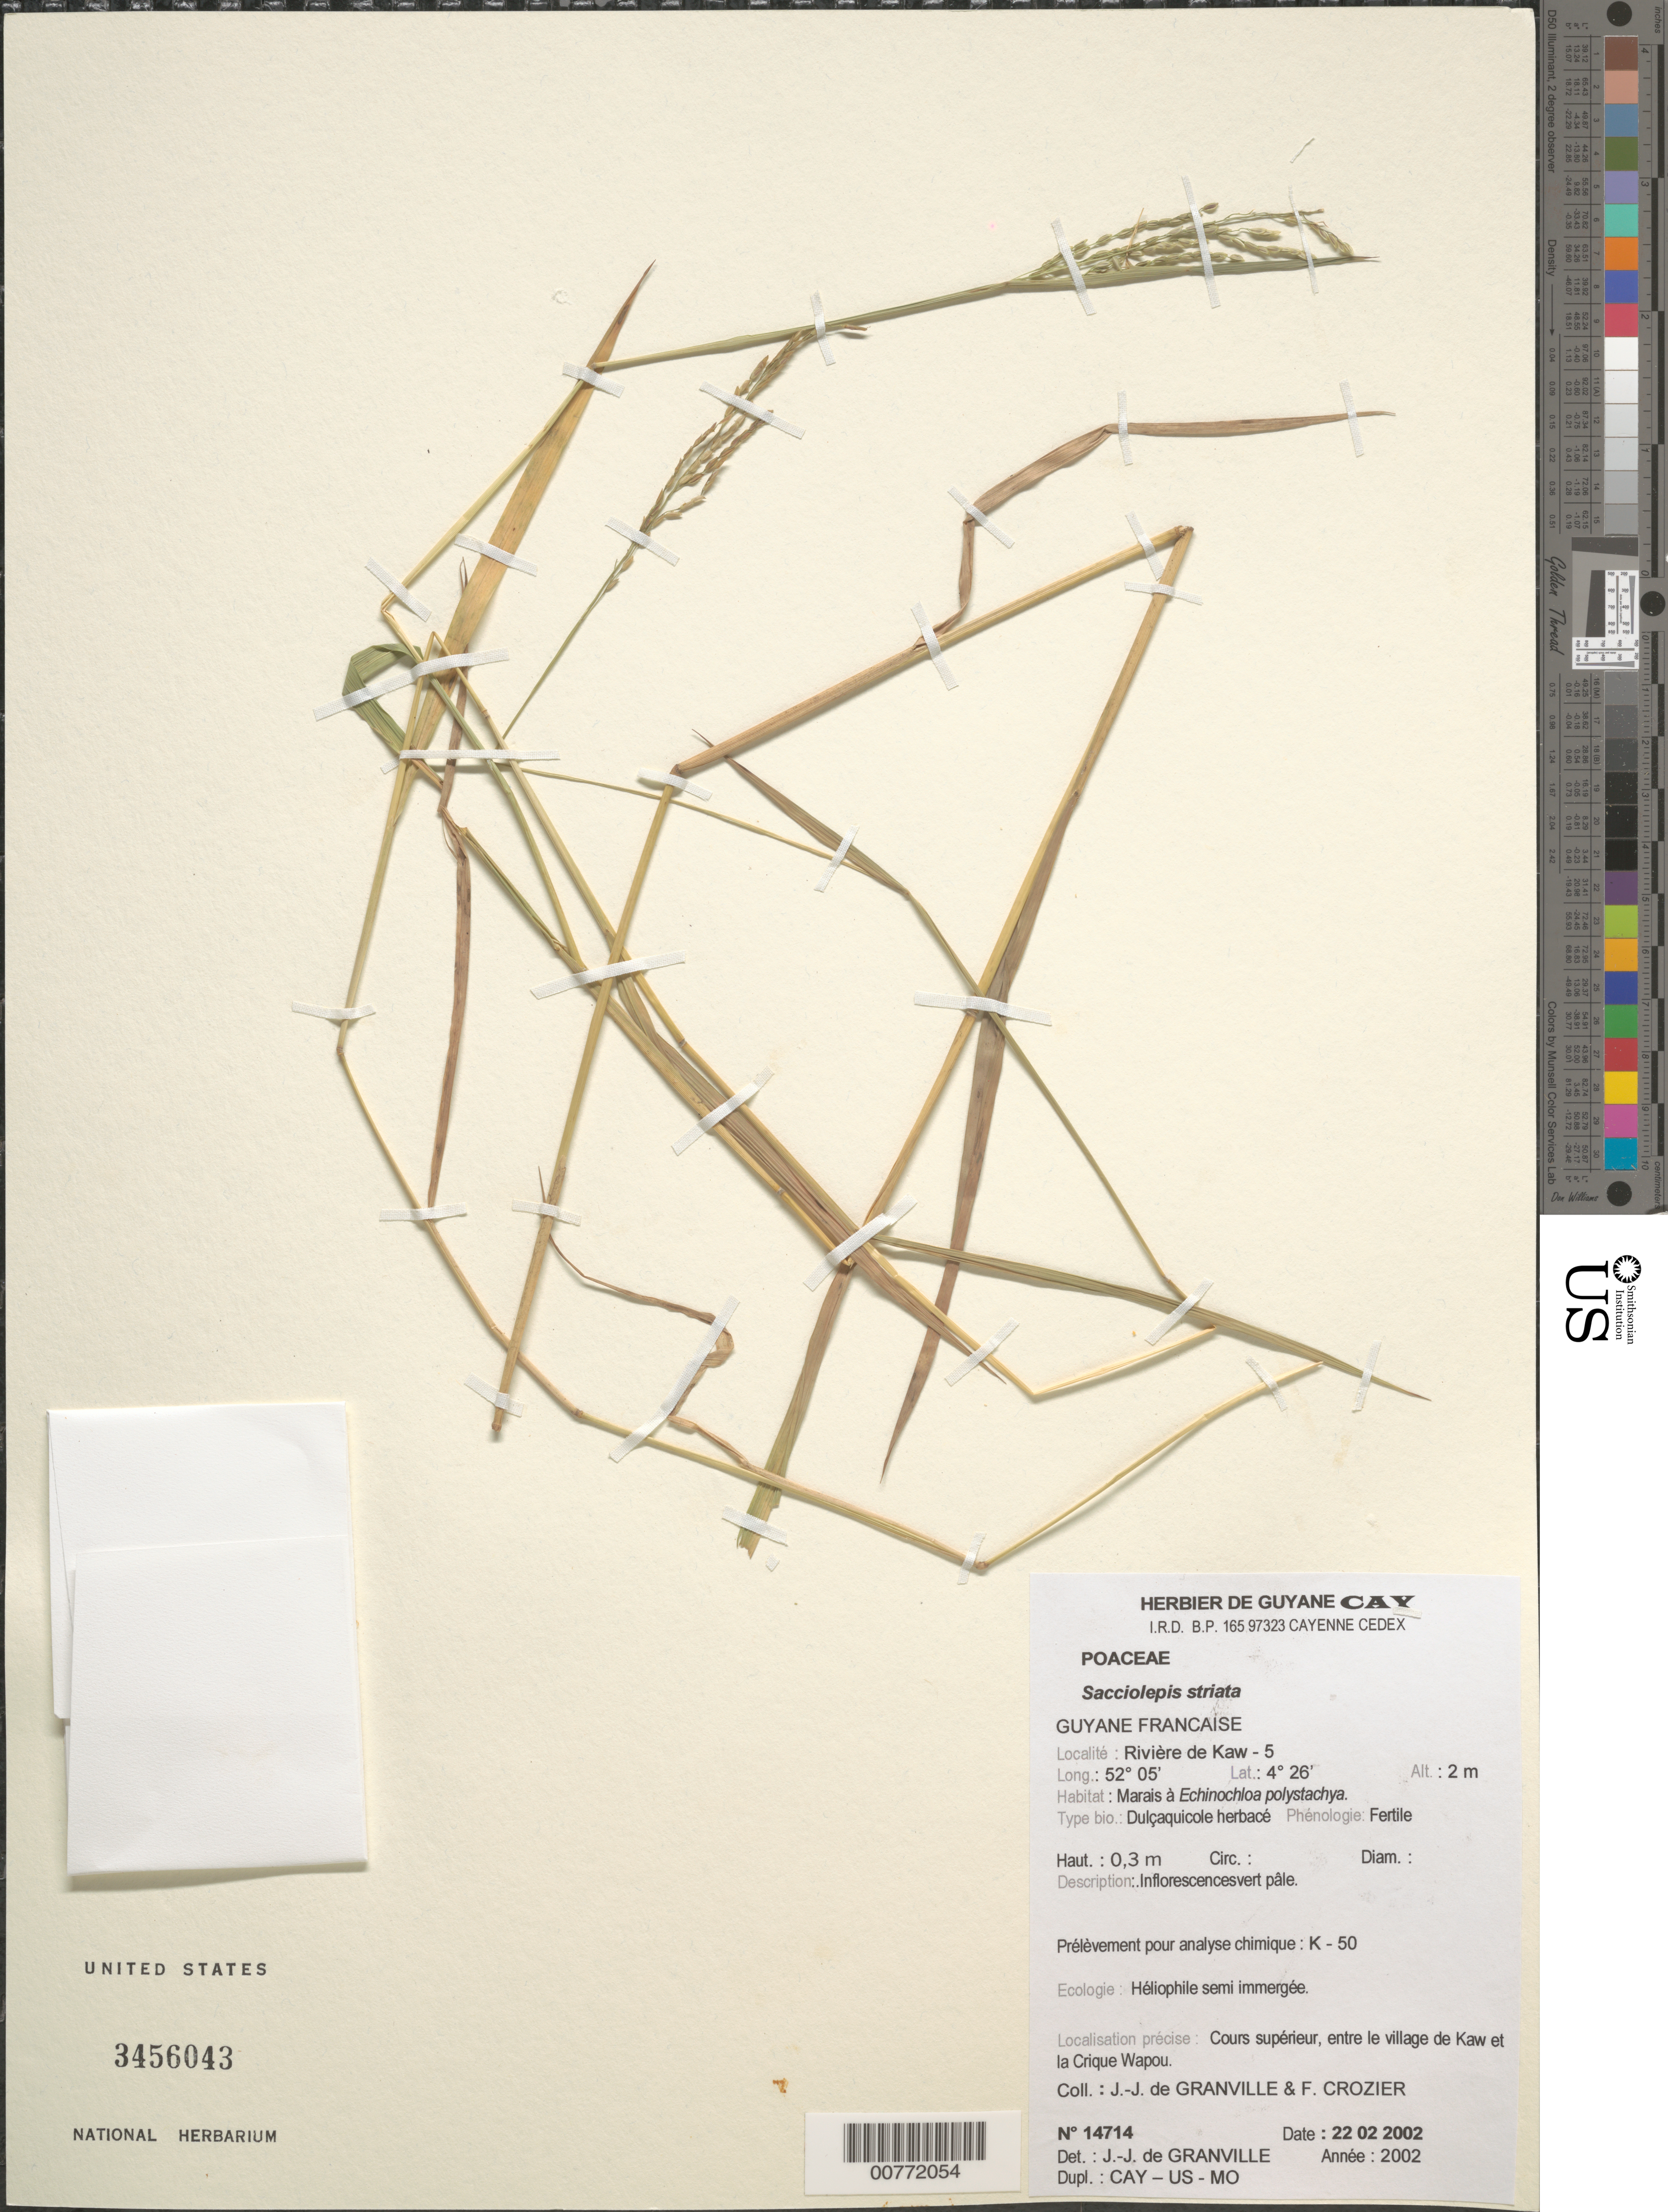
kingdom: Plantae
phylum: Tracheophyta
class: Liliopsida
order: Poales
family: Poaceae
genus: Sacciolepis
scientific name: Sacciolepis striata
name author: (L.) Nash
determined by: Granville, J. J. de, (CAY), Institut de Recherche pour le Developpement (IRD) (FRENCH GUIANA)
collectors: J.-J. de Granville & F. Crozier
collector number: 14714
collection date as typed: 22-Feb-02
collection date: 2002-02-22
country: French Guiana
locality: Rivière de Kaw-5; Cours supérieur, entre le village de Kaw et la Crique Wapou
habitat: Marais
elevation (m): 2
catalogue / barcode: US 3456043